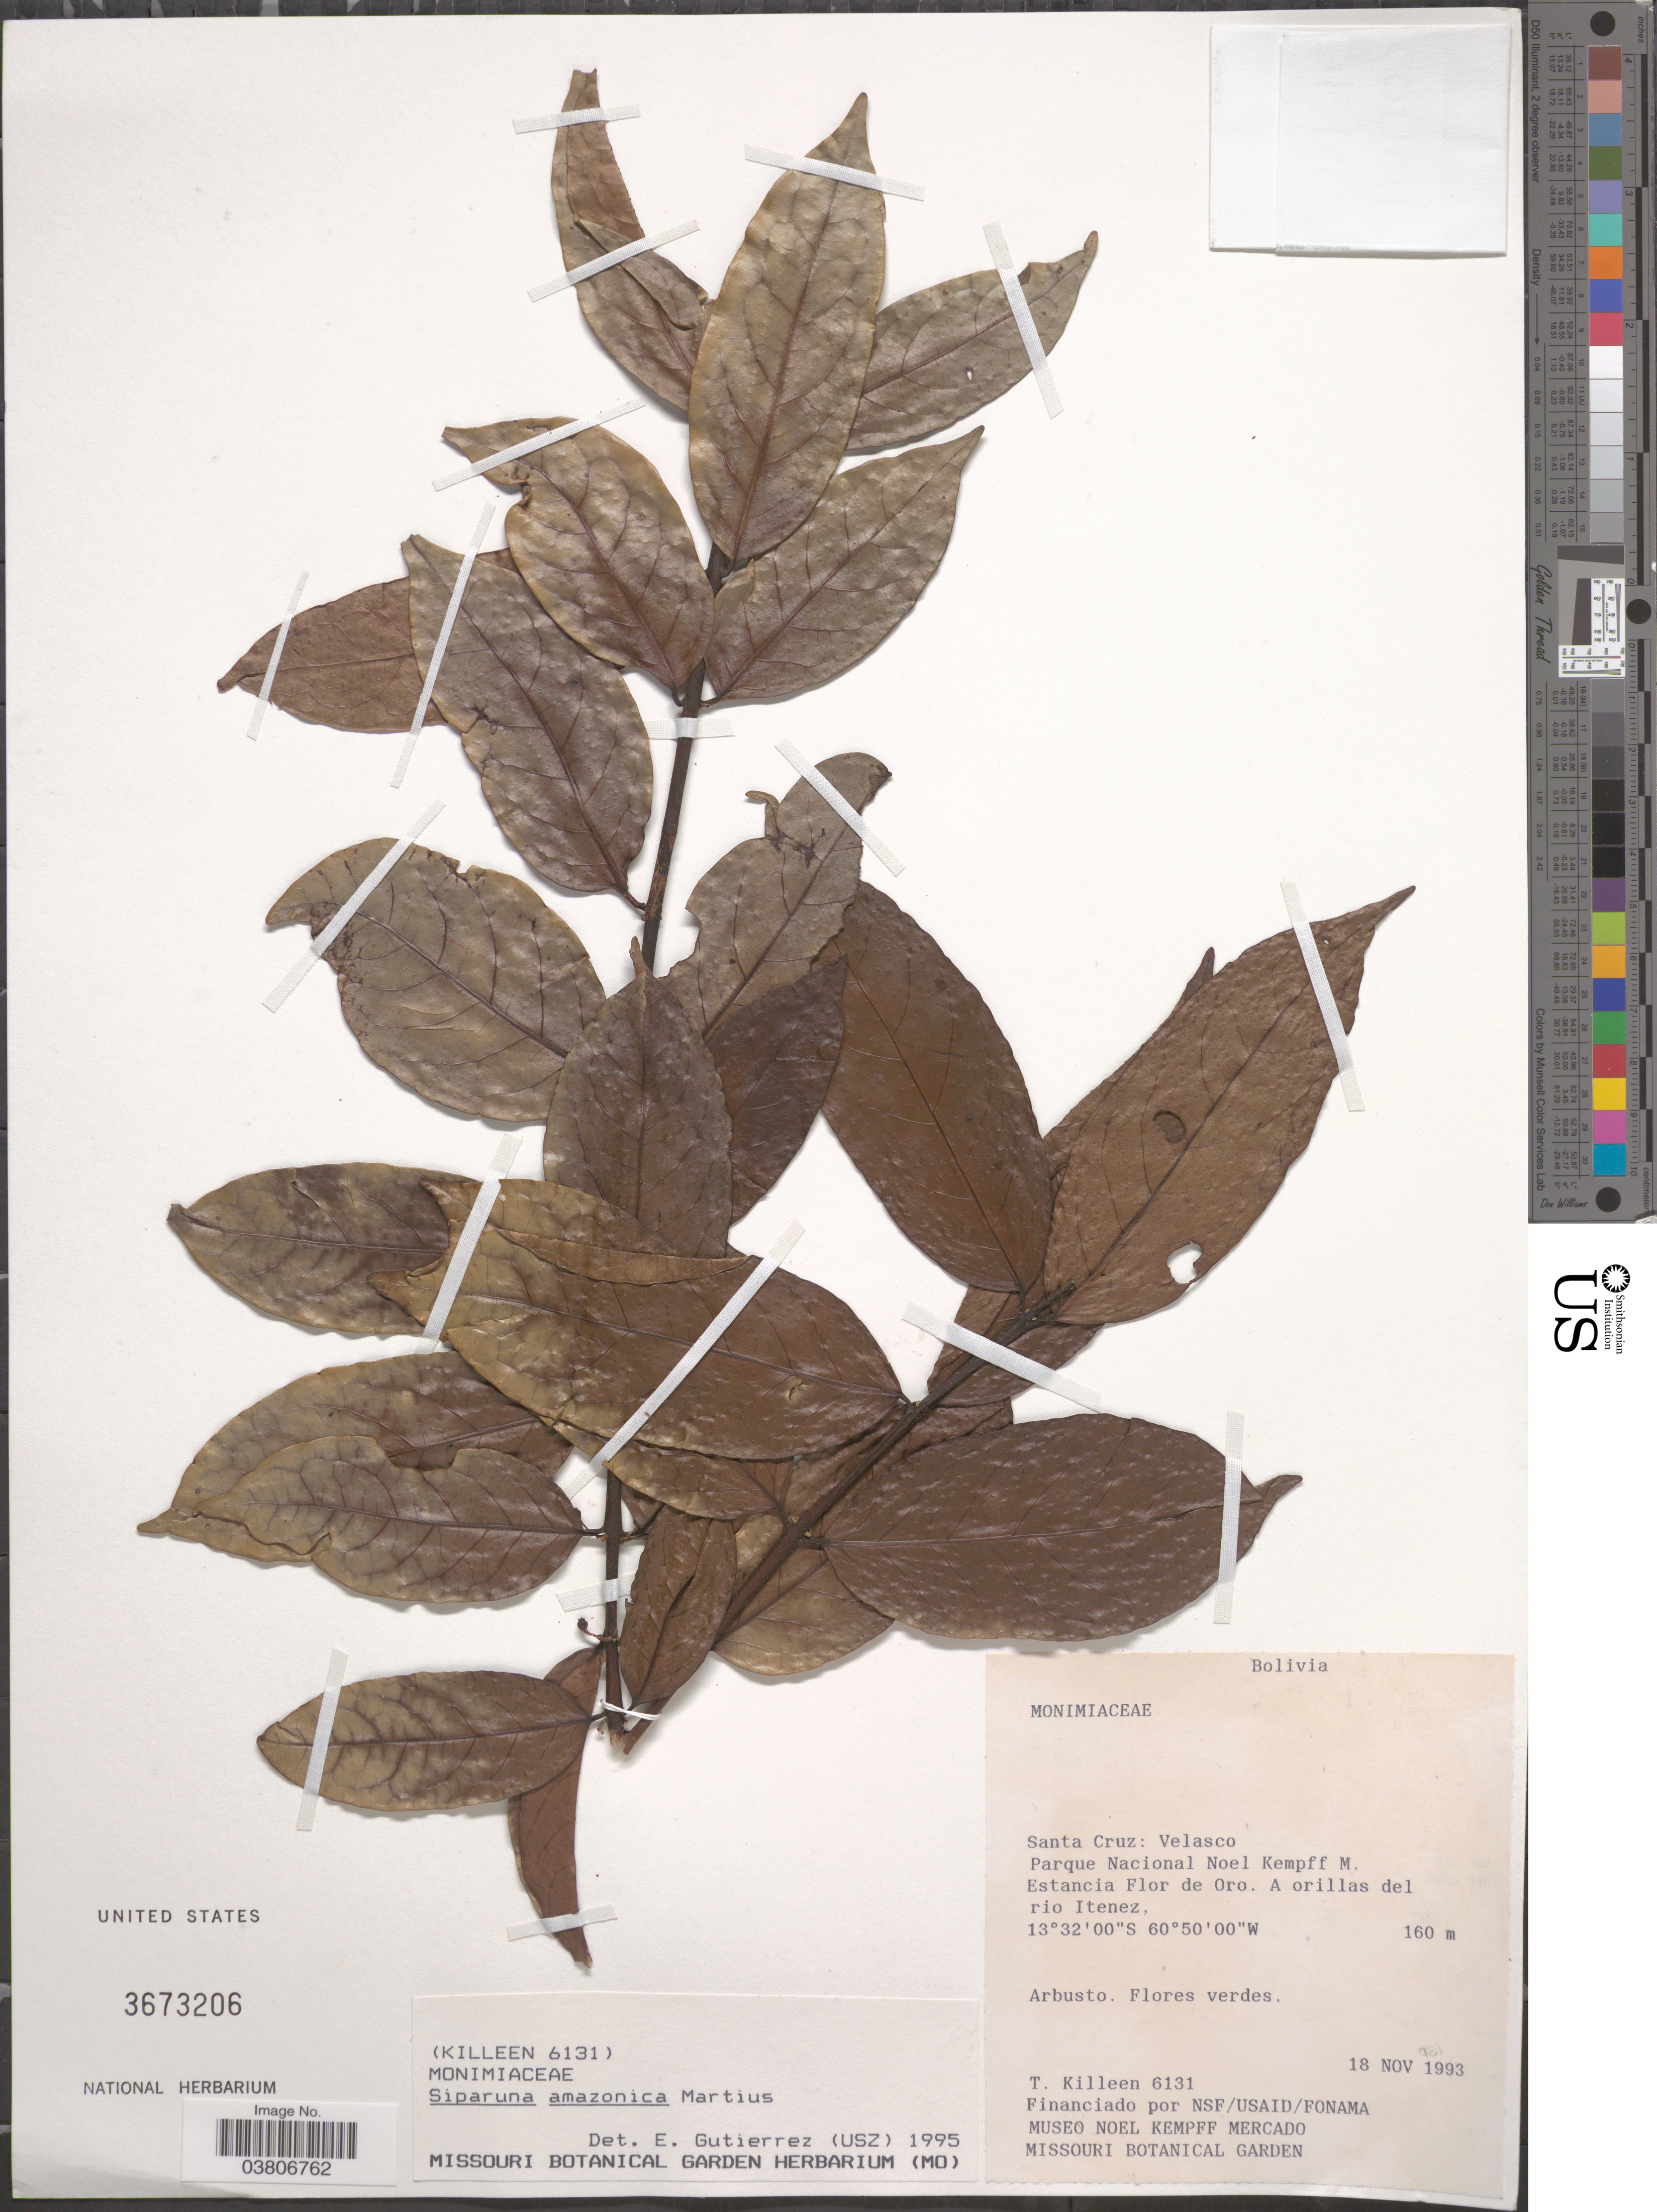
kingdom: Plantae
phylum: Tracheophyta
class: Magnoliopsida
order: Laurales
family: Siparunaceae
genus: Siparuna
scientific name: Siparuna amazonica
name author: Mart. ex A. DC.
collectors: T. J. Killeen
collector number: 6131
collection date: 1993-11-18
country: Bolivia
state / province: Santa Cruz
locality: Velasco. Parque Nacional Noel Kempff M. Estancia Flor de Oso. A orillas del rio Itenez.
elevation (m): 160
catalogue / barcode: US 3673206